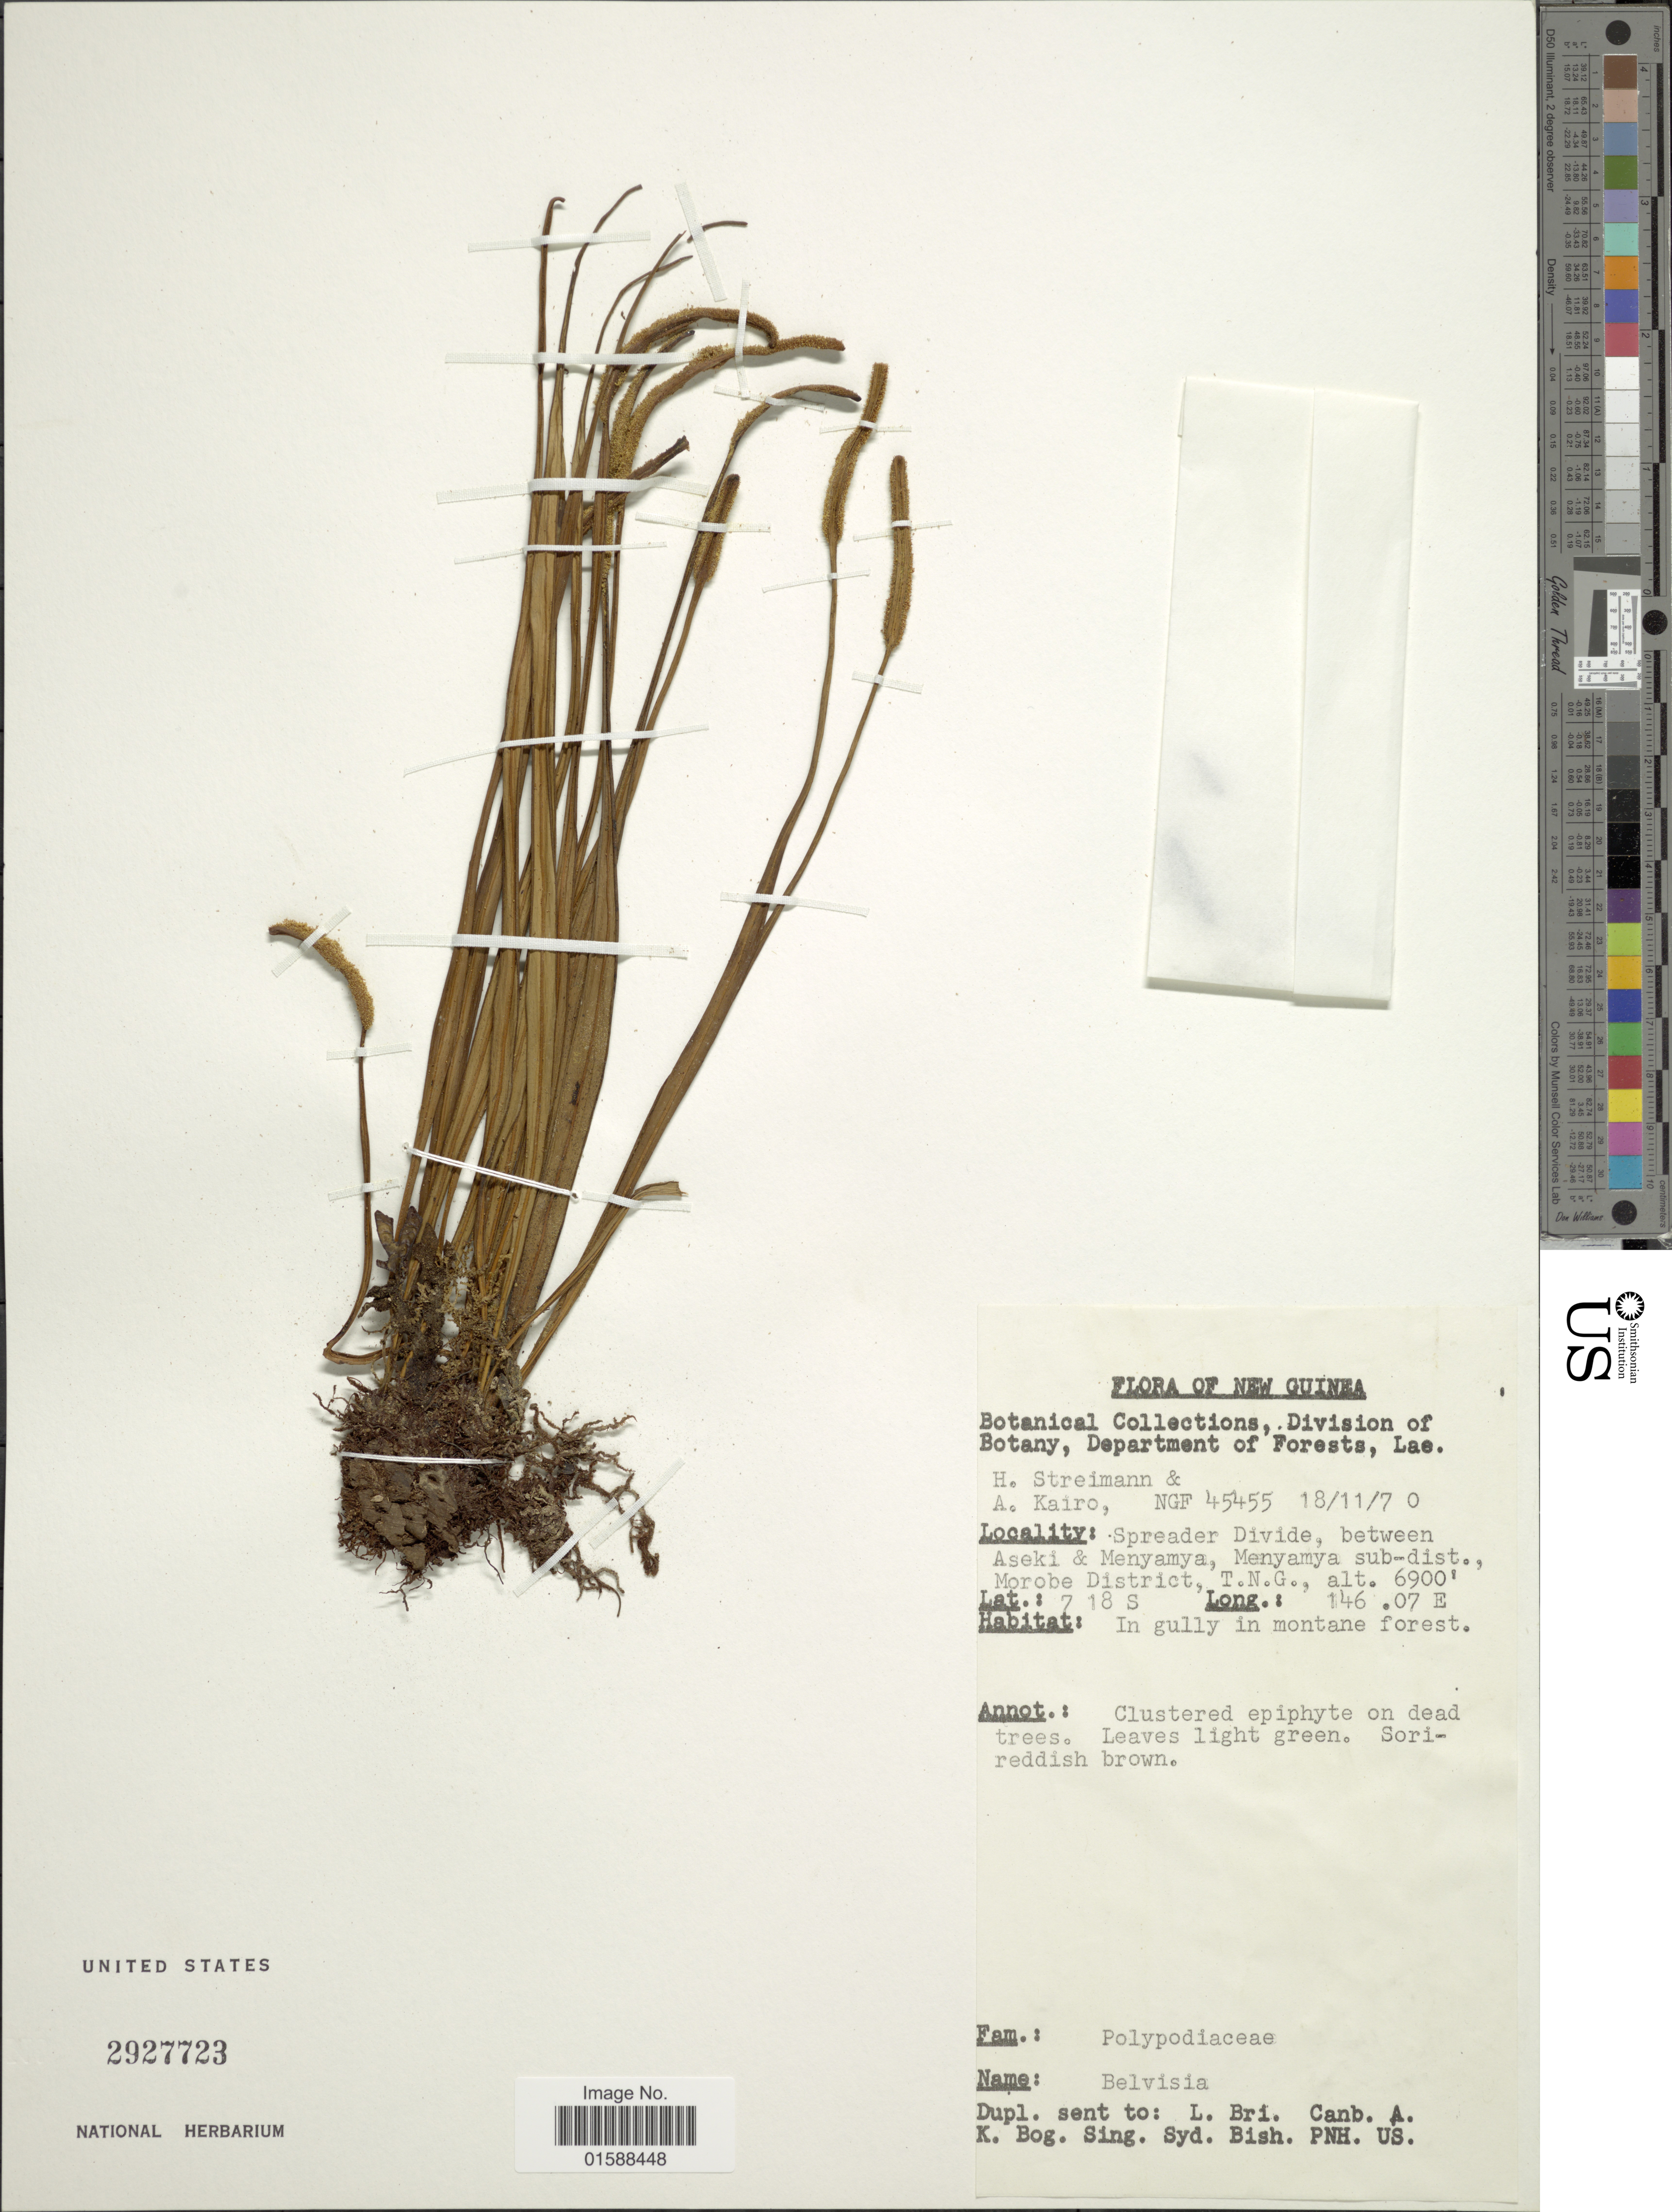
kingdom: Plantae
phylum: Tracheophyta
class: Polypodiopsida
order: Polypodiales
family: Polypodiaceae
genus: Lepisorus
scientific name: Lepisorus sp.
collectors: H. Streimann & A. Kairo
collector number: NGF 45455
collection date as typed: Transcribed d/m/y: 18/11/70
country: Papua New Guinea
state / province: Morobe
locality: Spreader Divide, between Aseki & Menyamya, Menyamya sub-dist., T.N.G.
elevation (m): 2103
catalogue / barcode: US 2927723